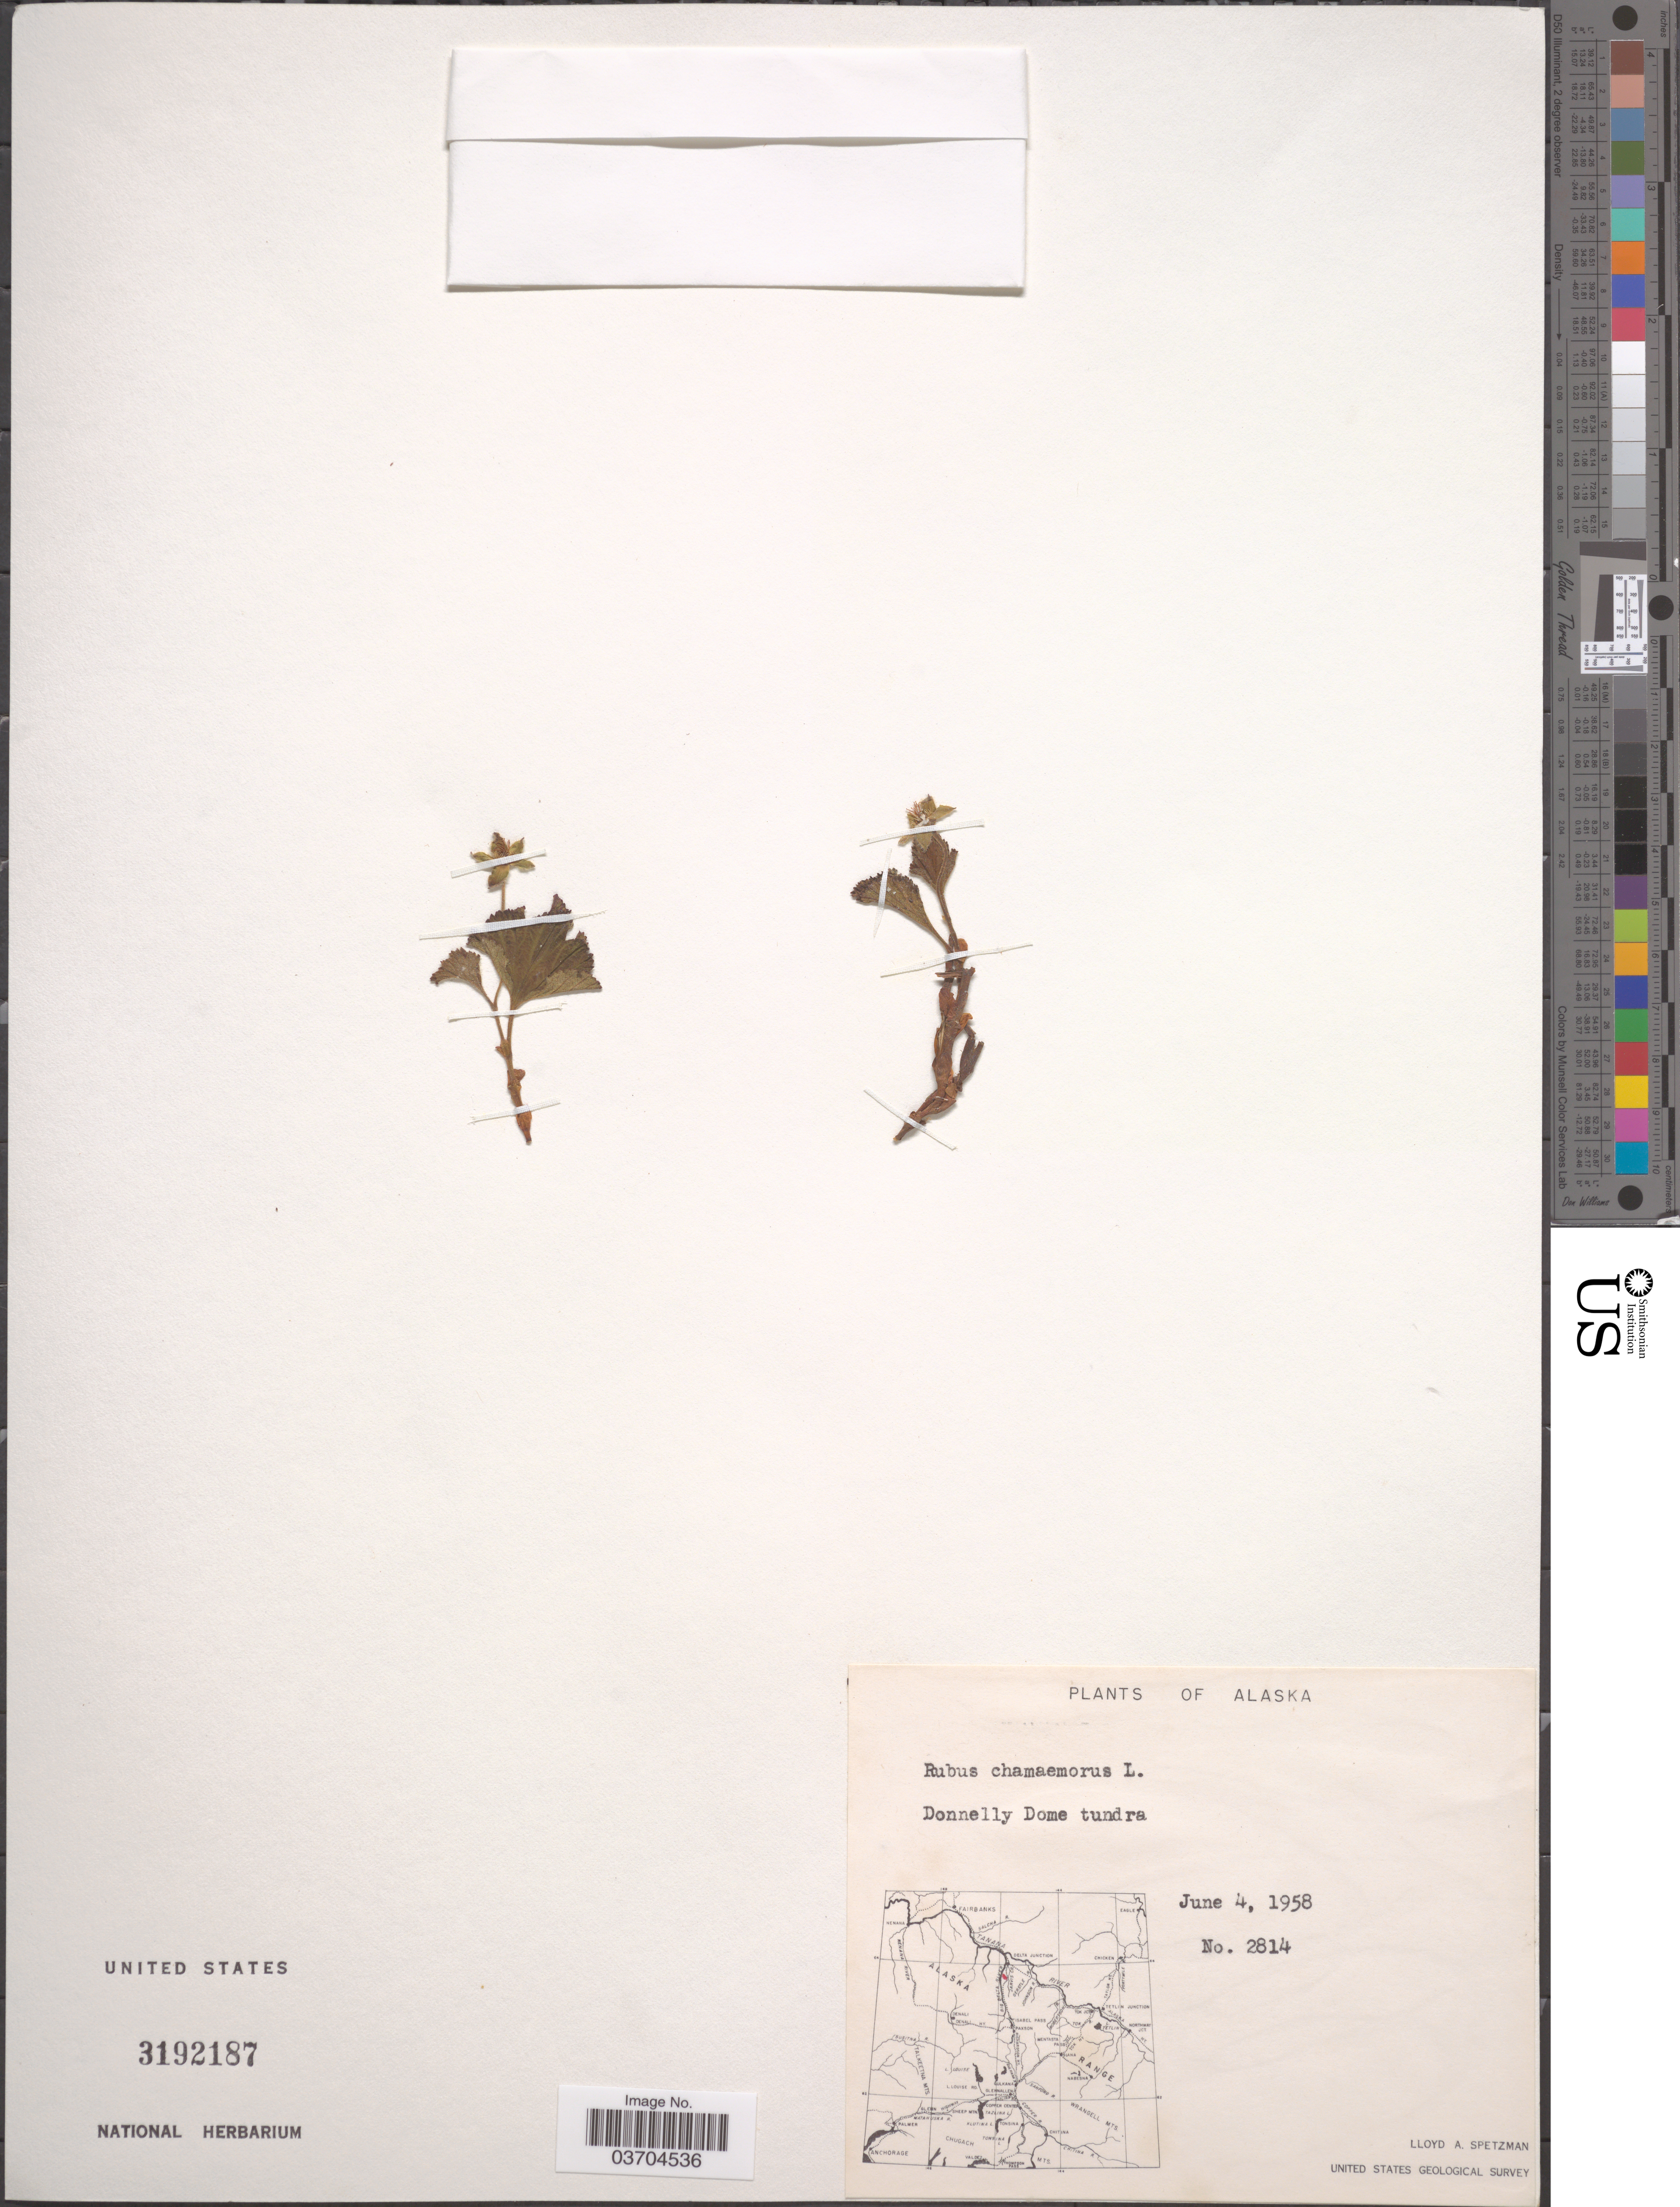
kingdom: Plantae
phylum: Tracheophyta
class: Magnoliopsida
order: Rosales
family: Rosaceae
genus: Rubus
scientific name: Rubus chamaemorus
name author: L.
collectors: L. Spetzman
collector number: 2814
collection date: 1958-06-04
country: United States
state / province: Alaska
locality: Donnelly Dome tundra.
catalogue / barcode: US 3192187